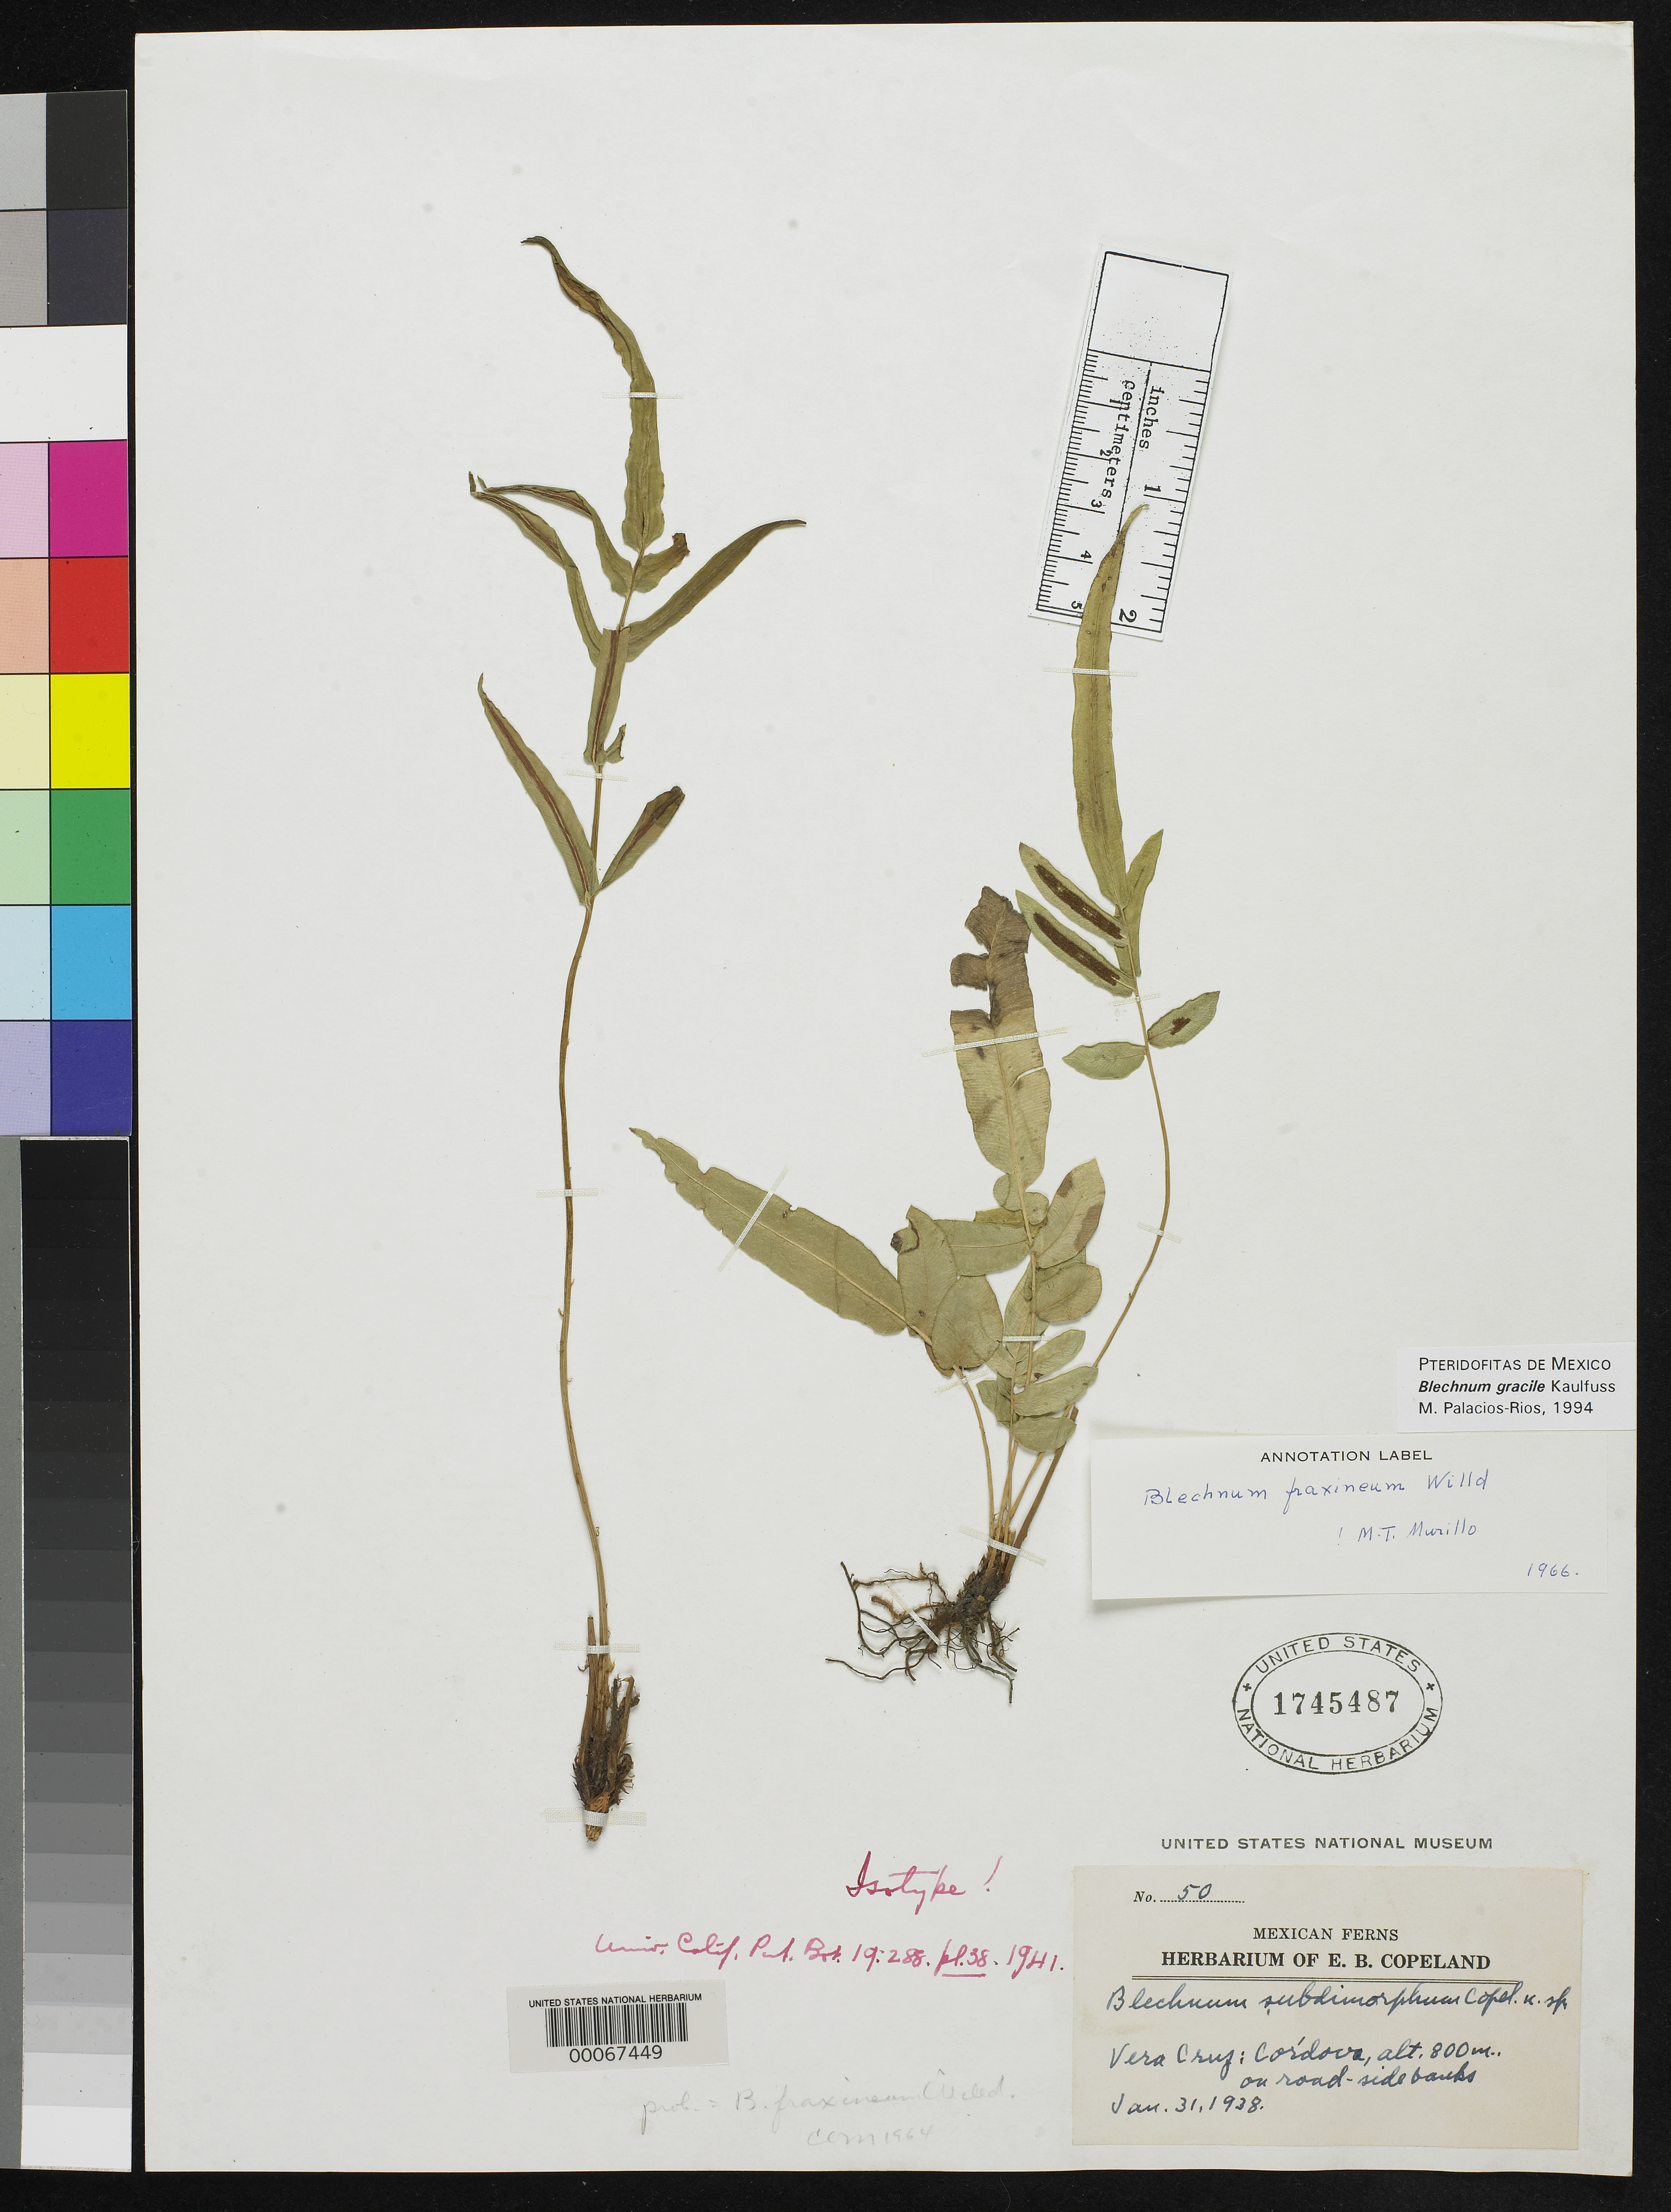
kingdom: Plantae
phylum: Tracheophyta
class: Polypodiopsida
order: Polypodiales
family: Blechnaceae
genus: Blechnum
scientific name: Blechnum subdimorphum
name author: Copel.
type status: Type Collection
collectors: E. B. Copeland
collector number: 50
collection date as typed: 31 Jan 1928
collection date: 1928-01-31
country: Mexico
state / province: Veracruz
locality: Cordova.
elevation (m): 800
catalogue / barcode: US 1745487